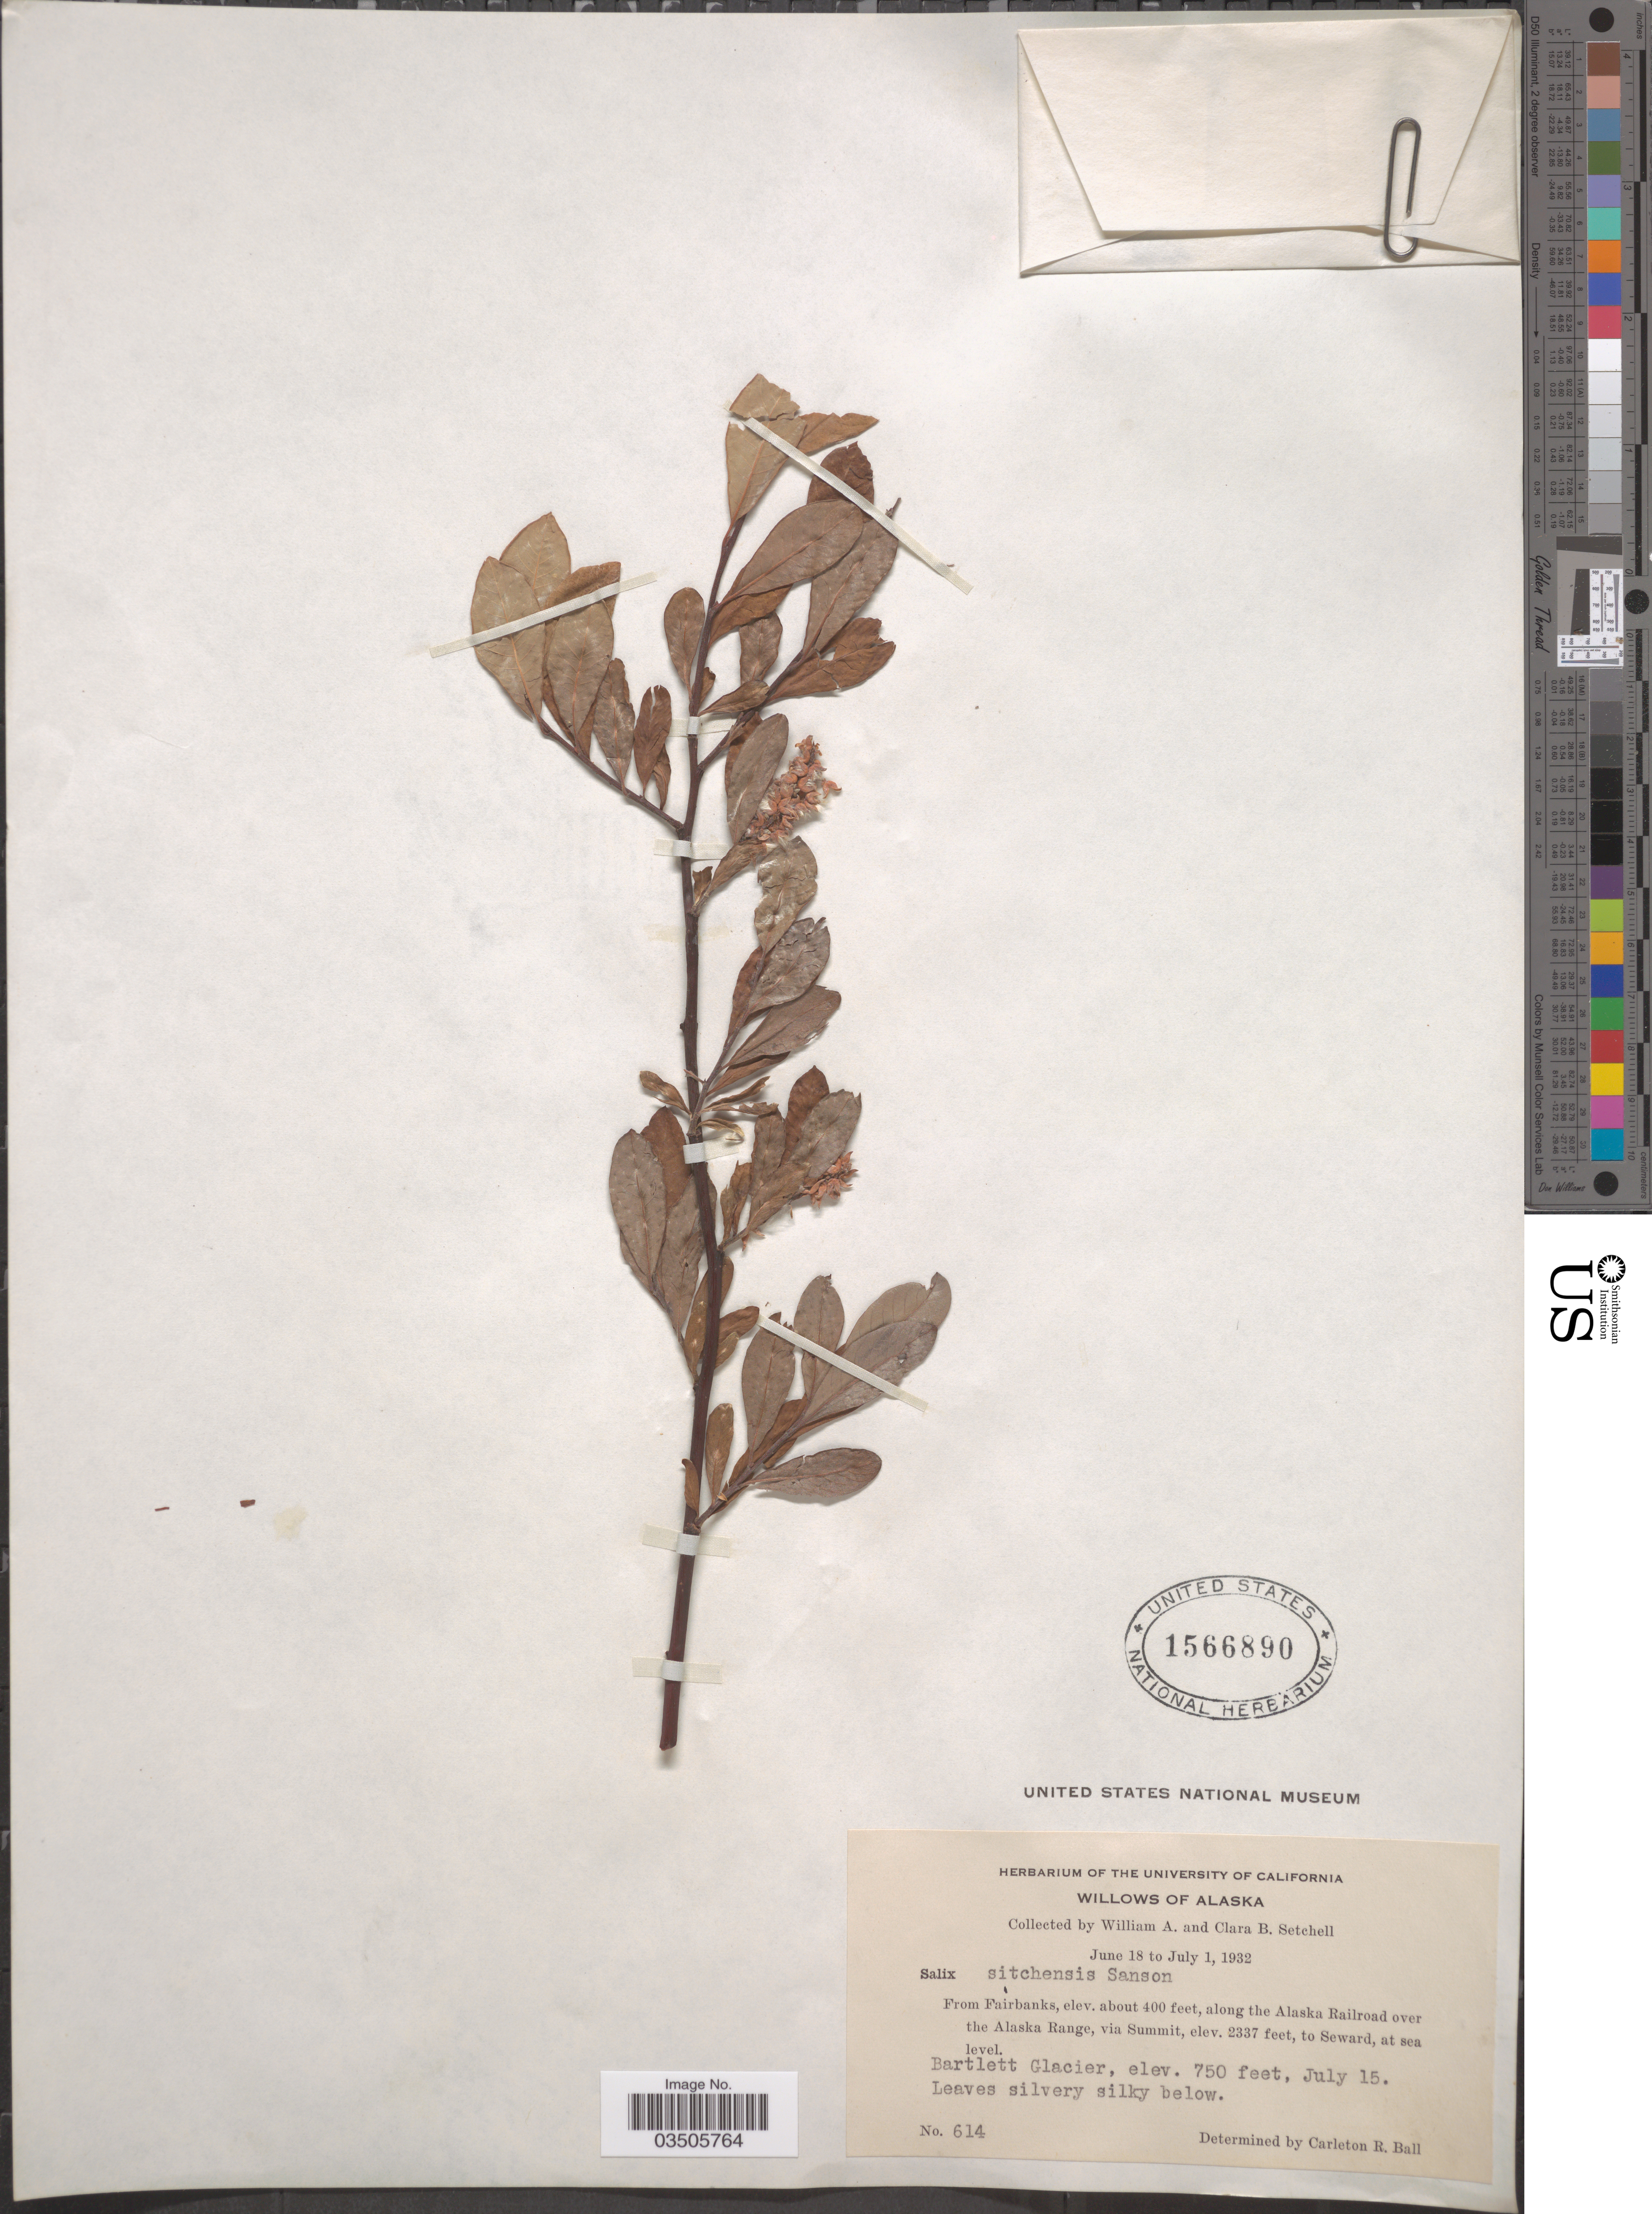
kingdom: Plantae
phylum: Tracheophyta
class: Magnoliopsida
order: Malpighiales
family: Salicaceae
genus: Salix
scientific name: Salix sitchensis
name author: Sanson ex Bong.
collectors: W. Setchell & C. B. Setchell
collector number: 614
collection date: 1932-07-15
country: United States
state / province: Alaska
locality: From Fairbanks, along the Alaska Railroad over the Alaska Range, via Summit, to Seward. Bartlett Glacier.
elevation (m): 0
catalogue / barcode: US 1566890